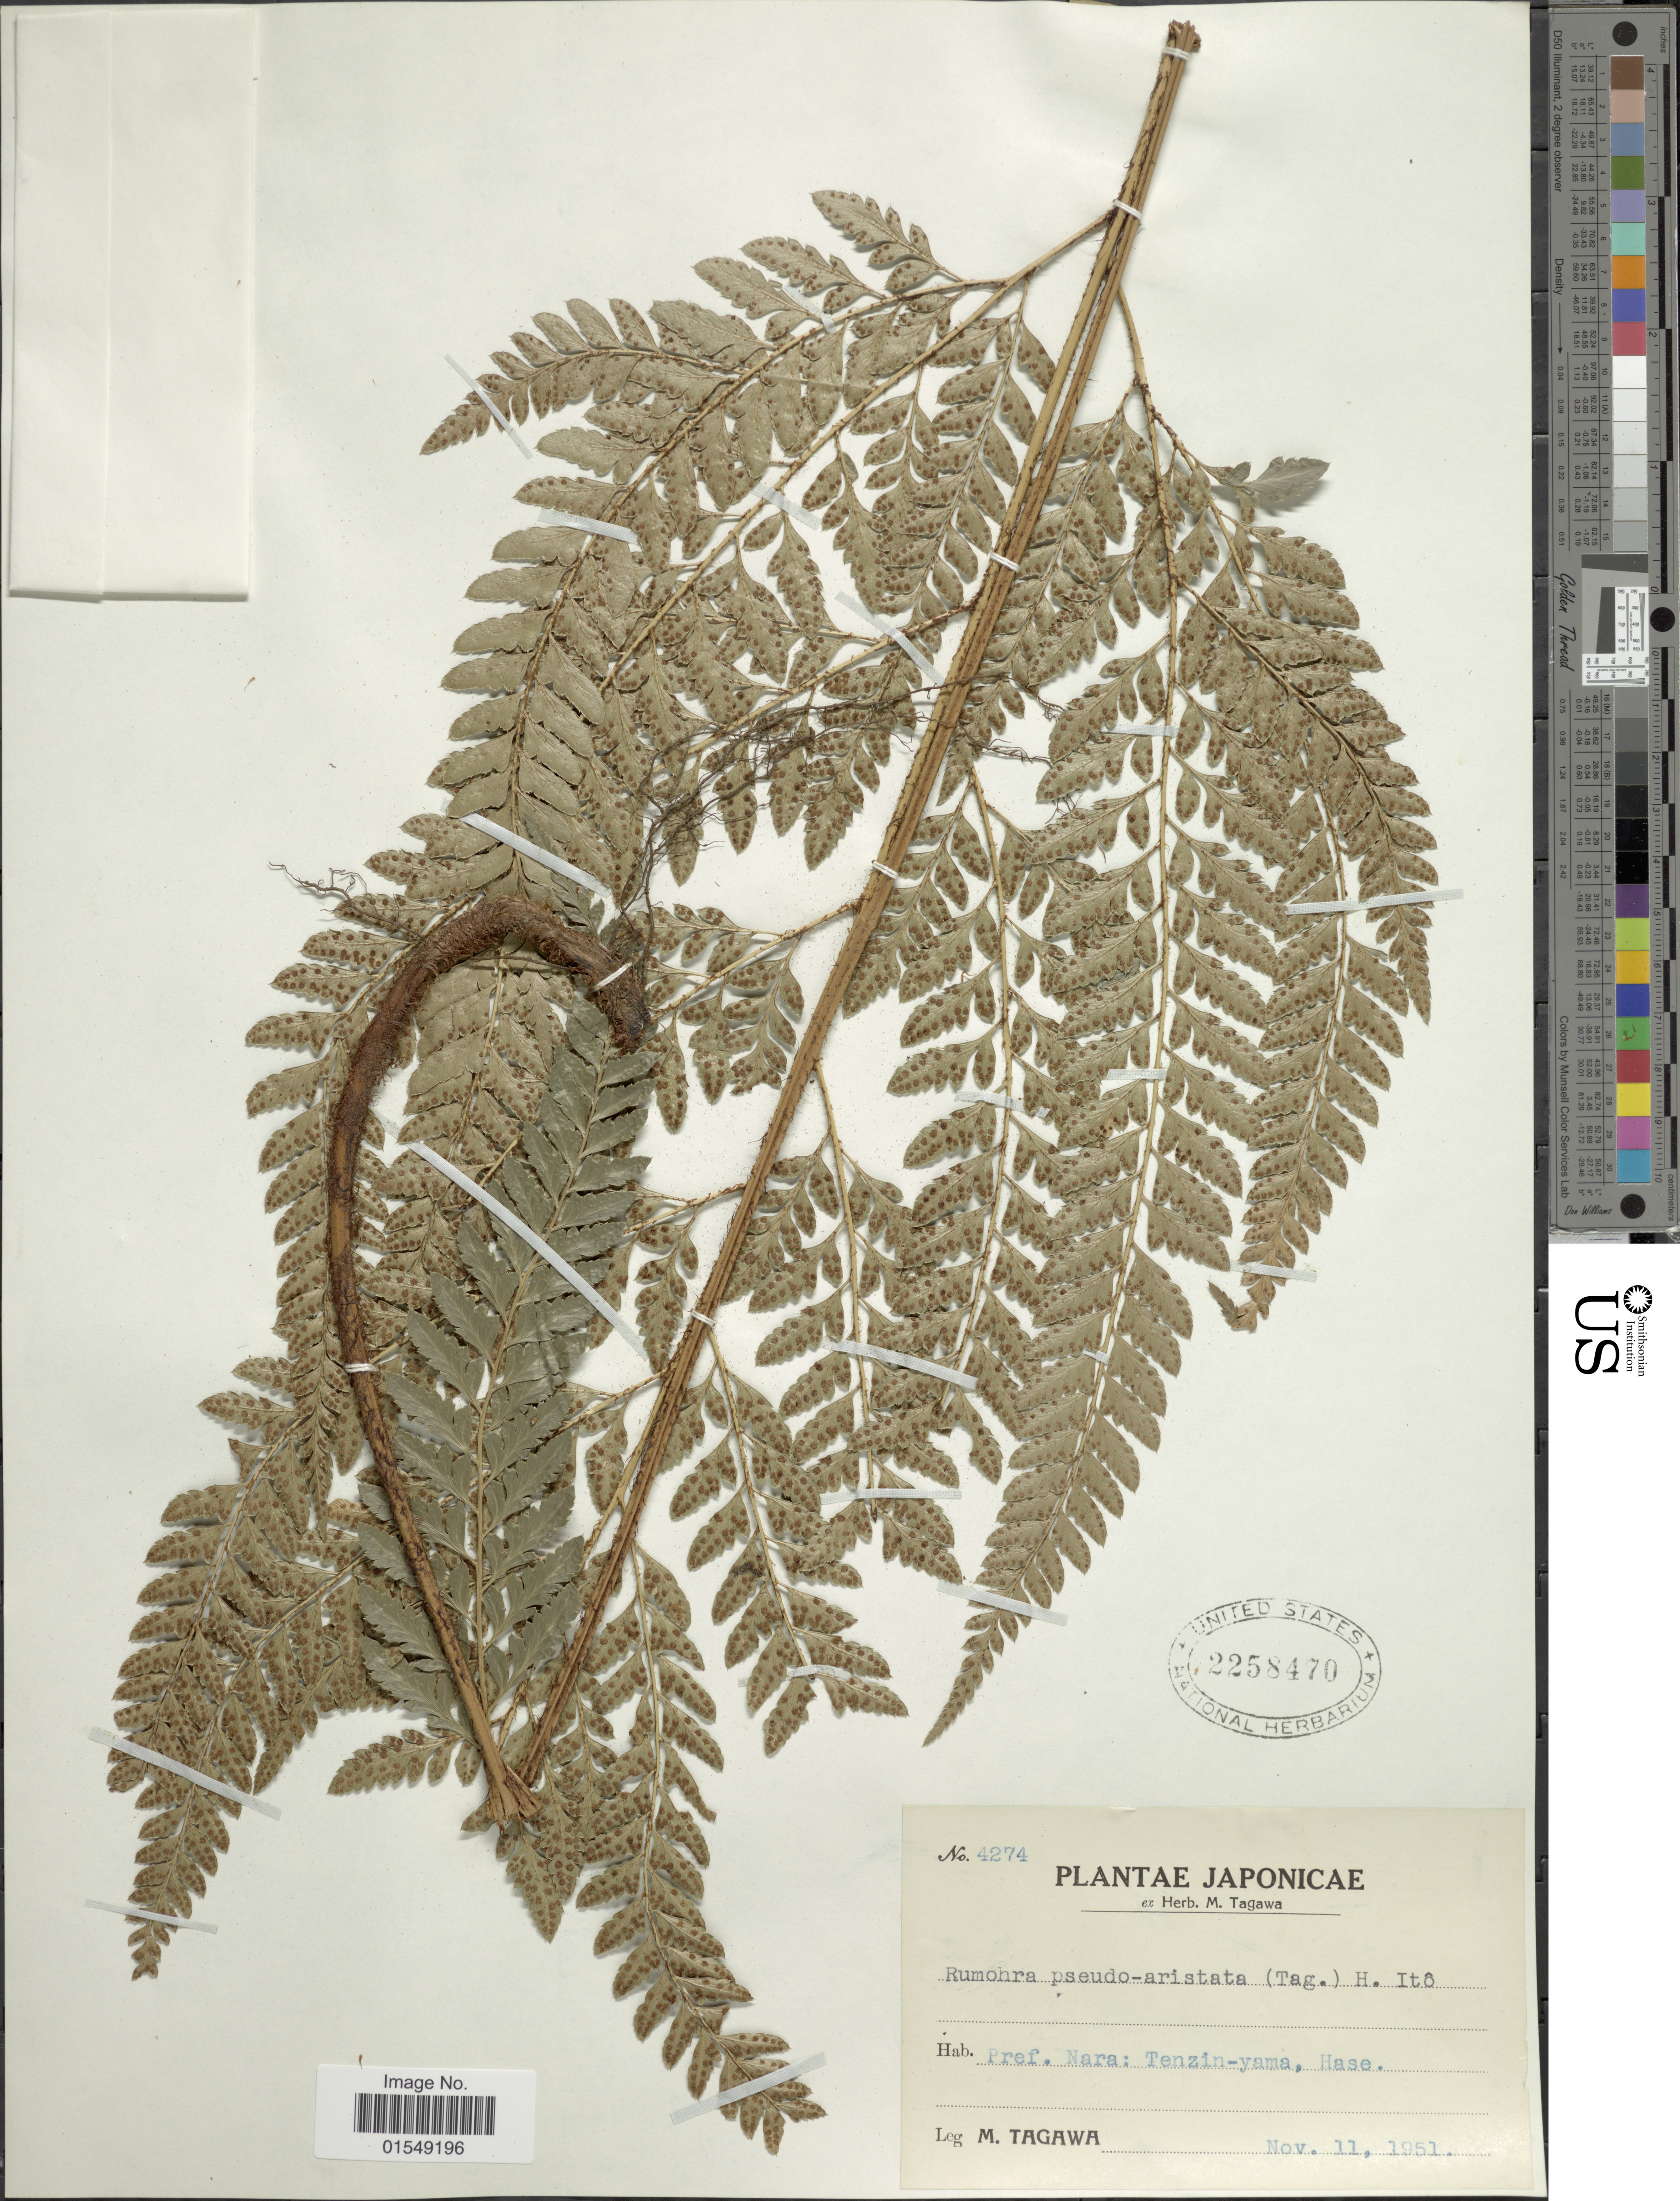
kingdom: Plantae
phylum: Tracheophyta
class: Polypodiopsida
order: Polypodiales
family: Dryopteridaceae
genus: Arachniodes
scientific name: Arachniodes pseudoaristata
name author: (Tagawa) Ohwi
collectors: M. Tagawa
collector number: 4274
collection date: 1951-11-11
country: Japan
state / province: Nara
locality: Tenzin-yama, Hase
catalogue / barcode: US 2258470